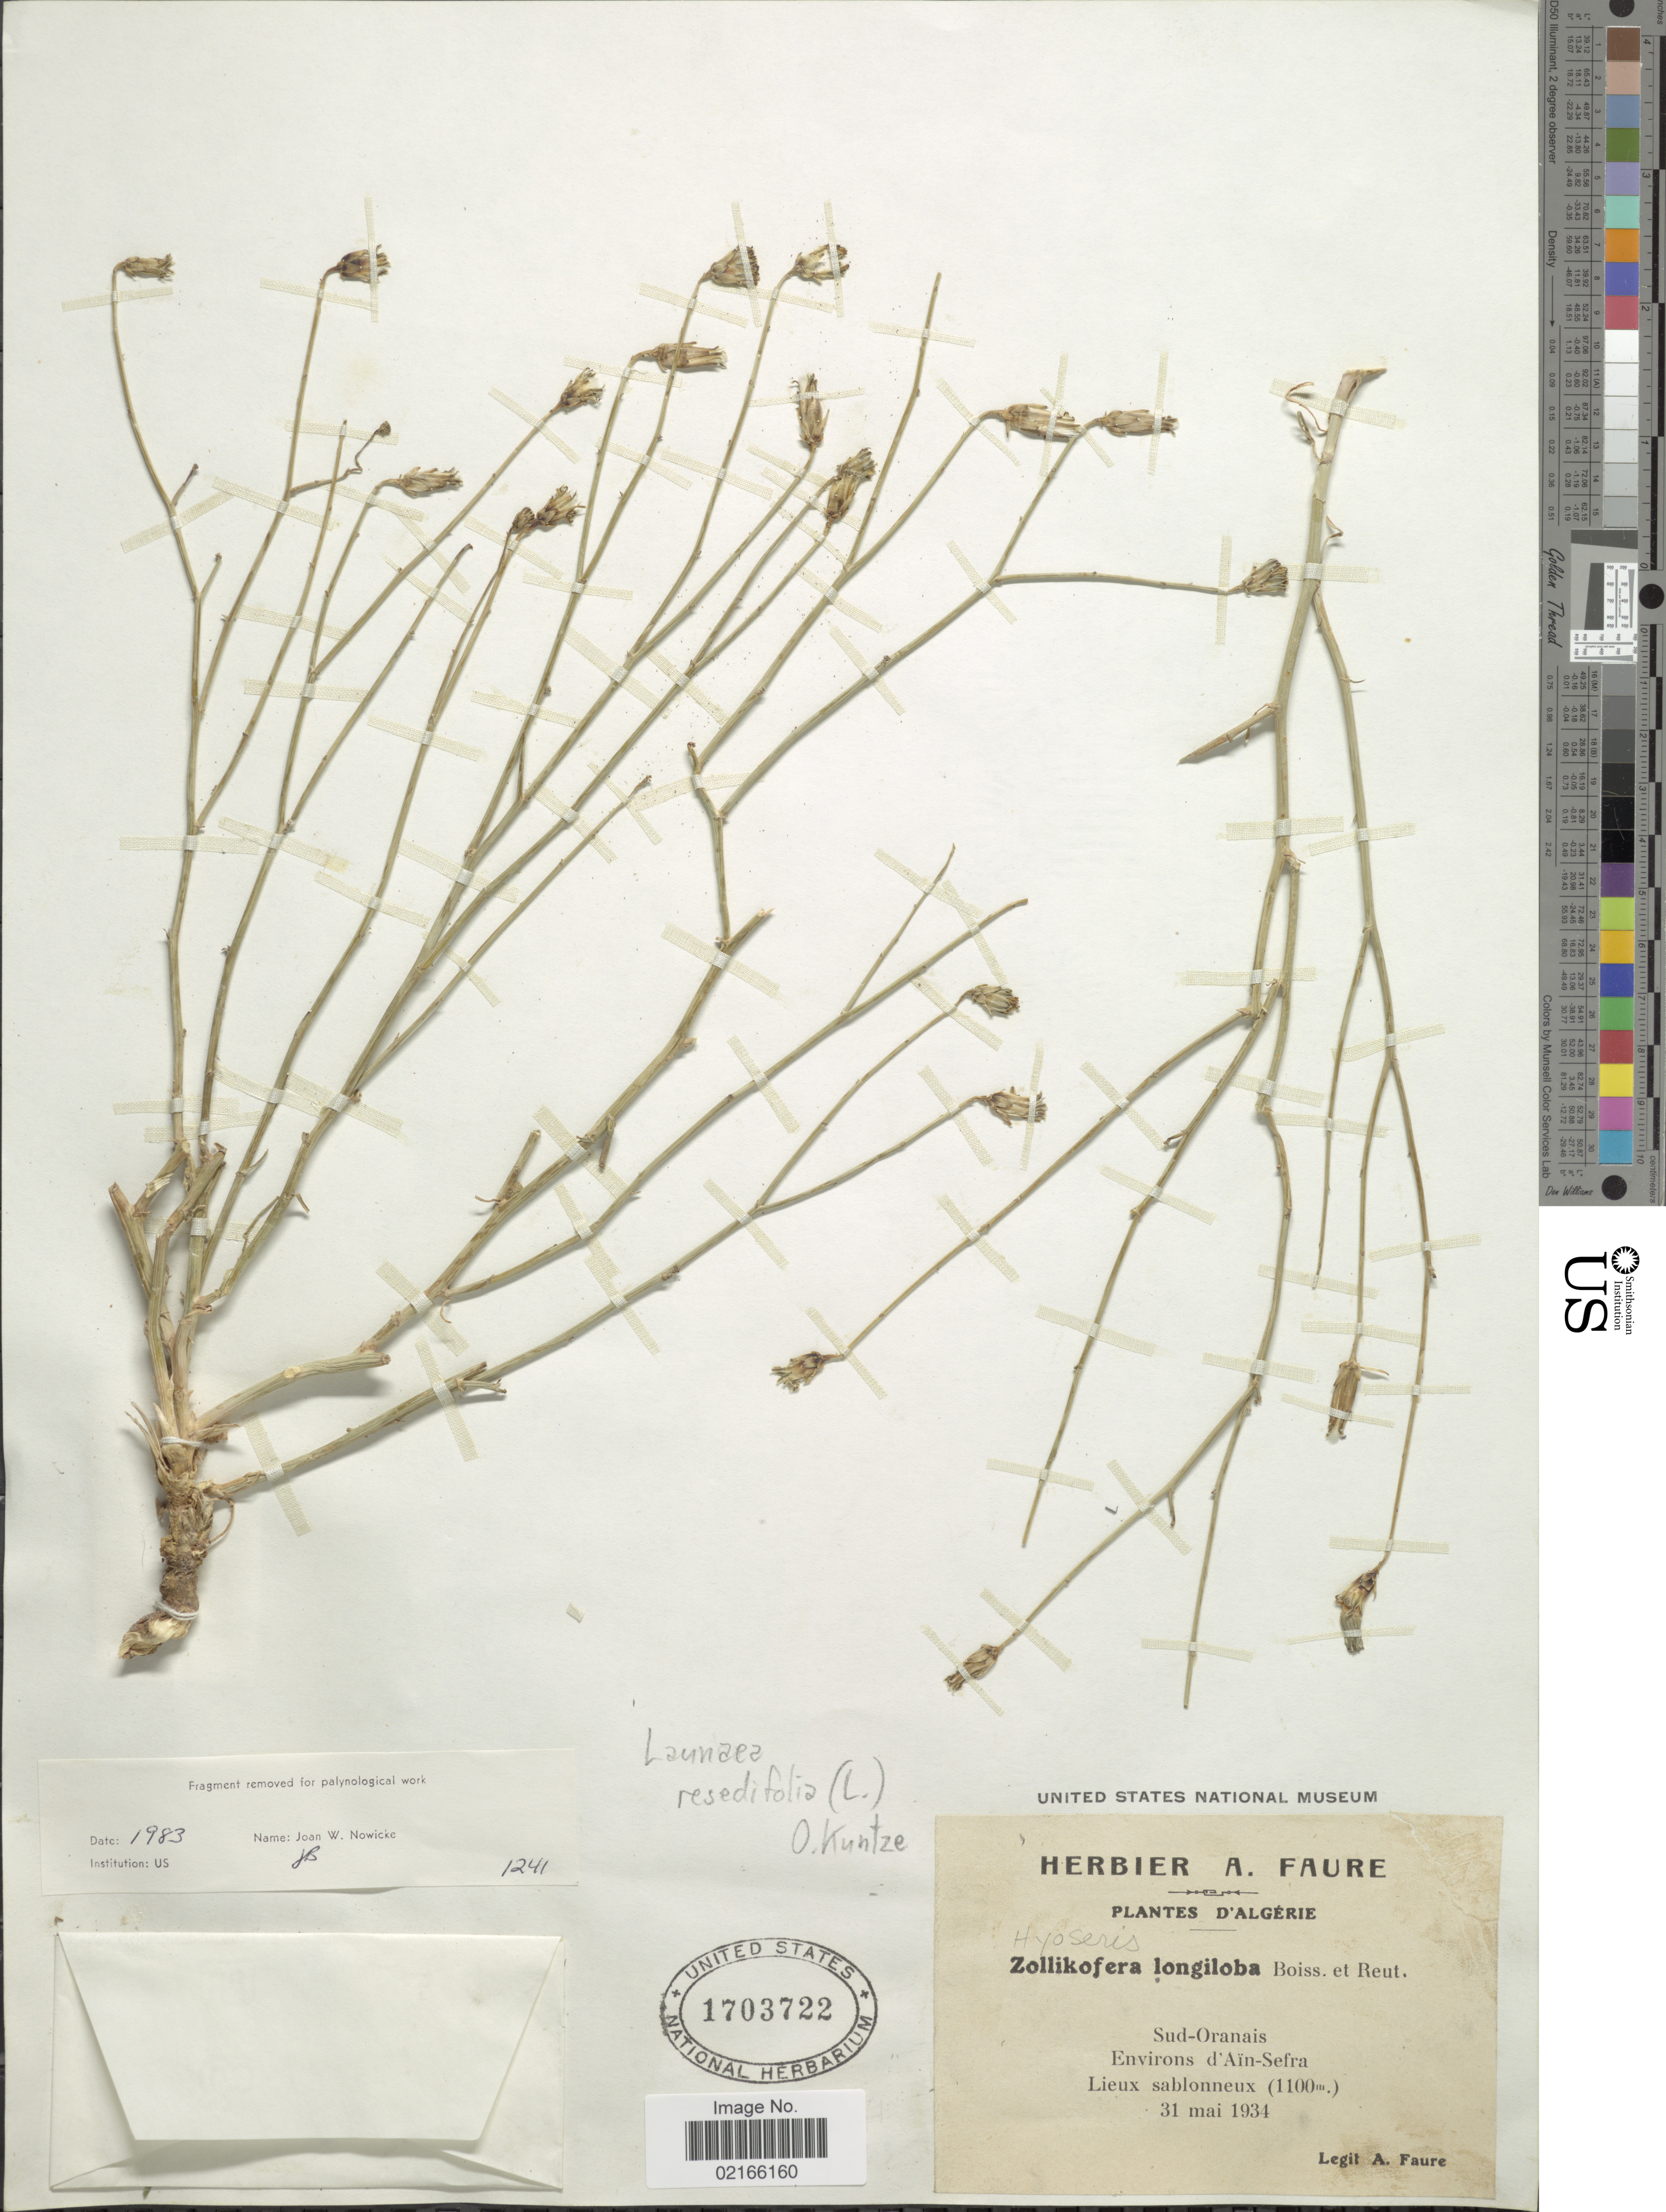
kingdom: Plantae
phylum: Tracheophyta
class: Magnoliopsida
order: Asterales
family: Asteraceae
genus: Launaea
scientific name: Launaea fragilis subsp. fragilis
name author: (Asso) Pau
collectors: A. Faure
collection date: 1934-05-31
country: Algeria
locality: Sud-Oranais, Environs d'Aïn-Sefra, Lieux sablonneux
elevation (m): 1100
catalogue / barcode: US 1703722